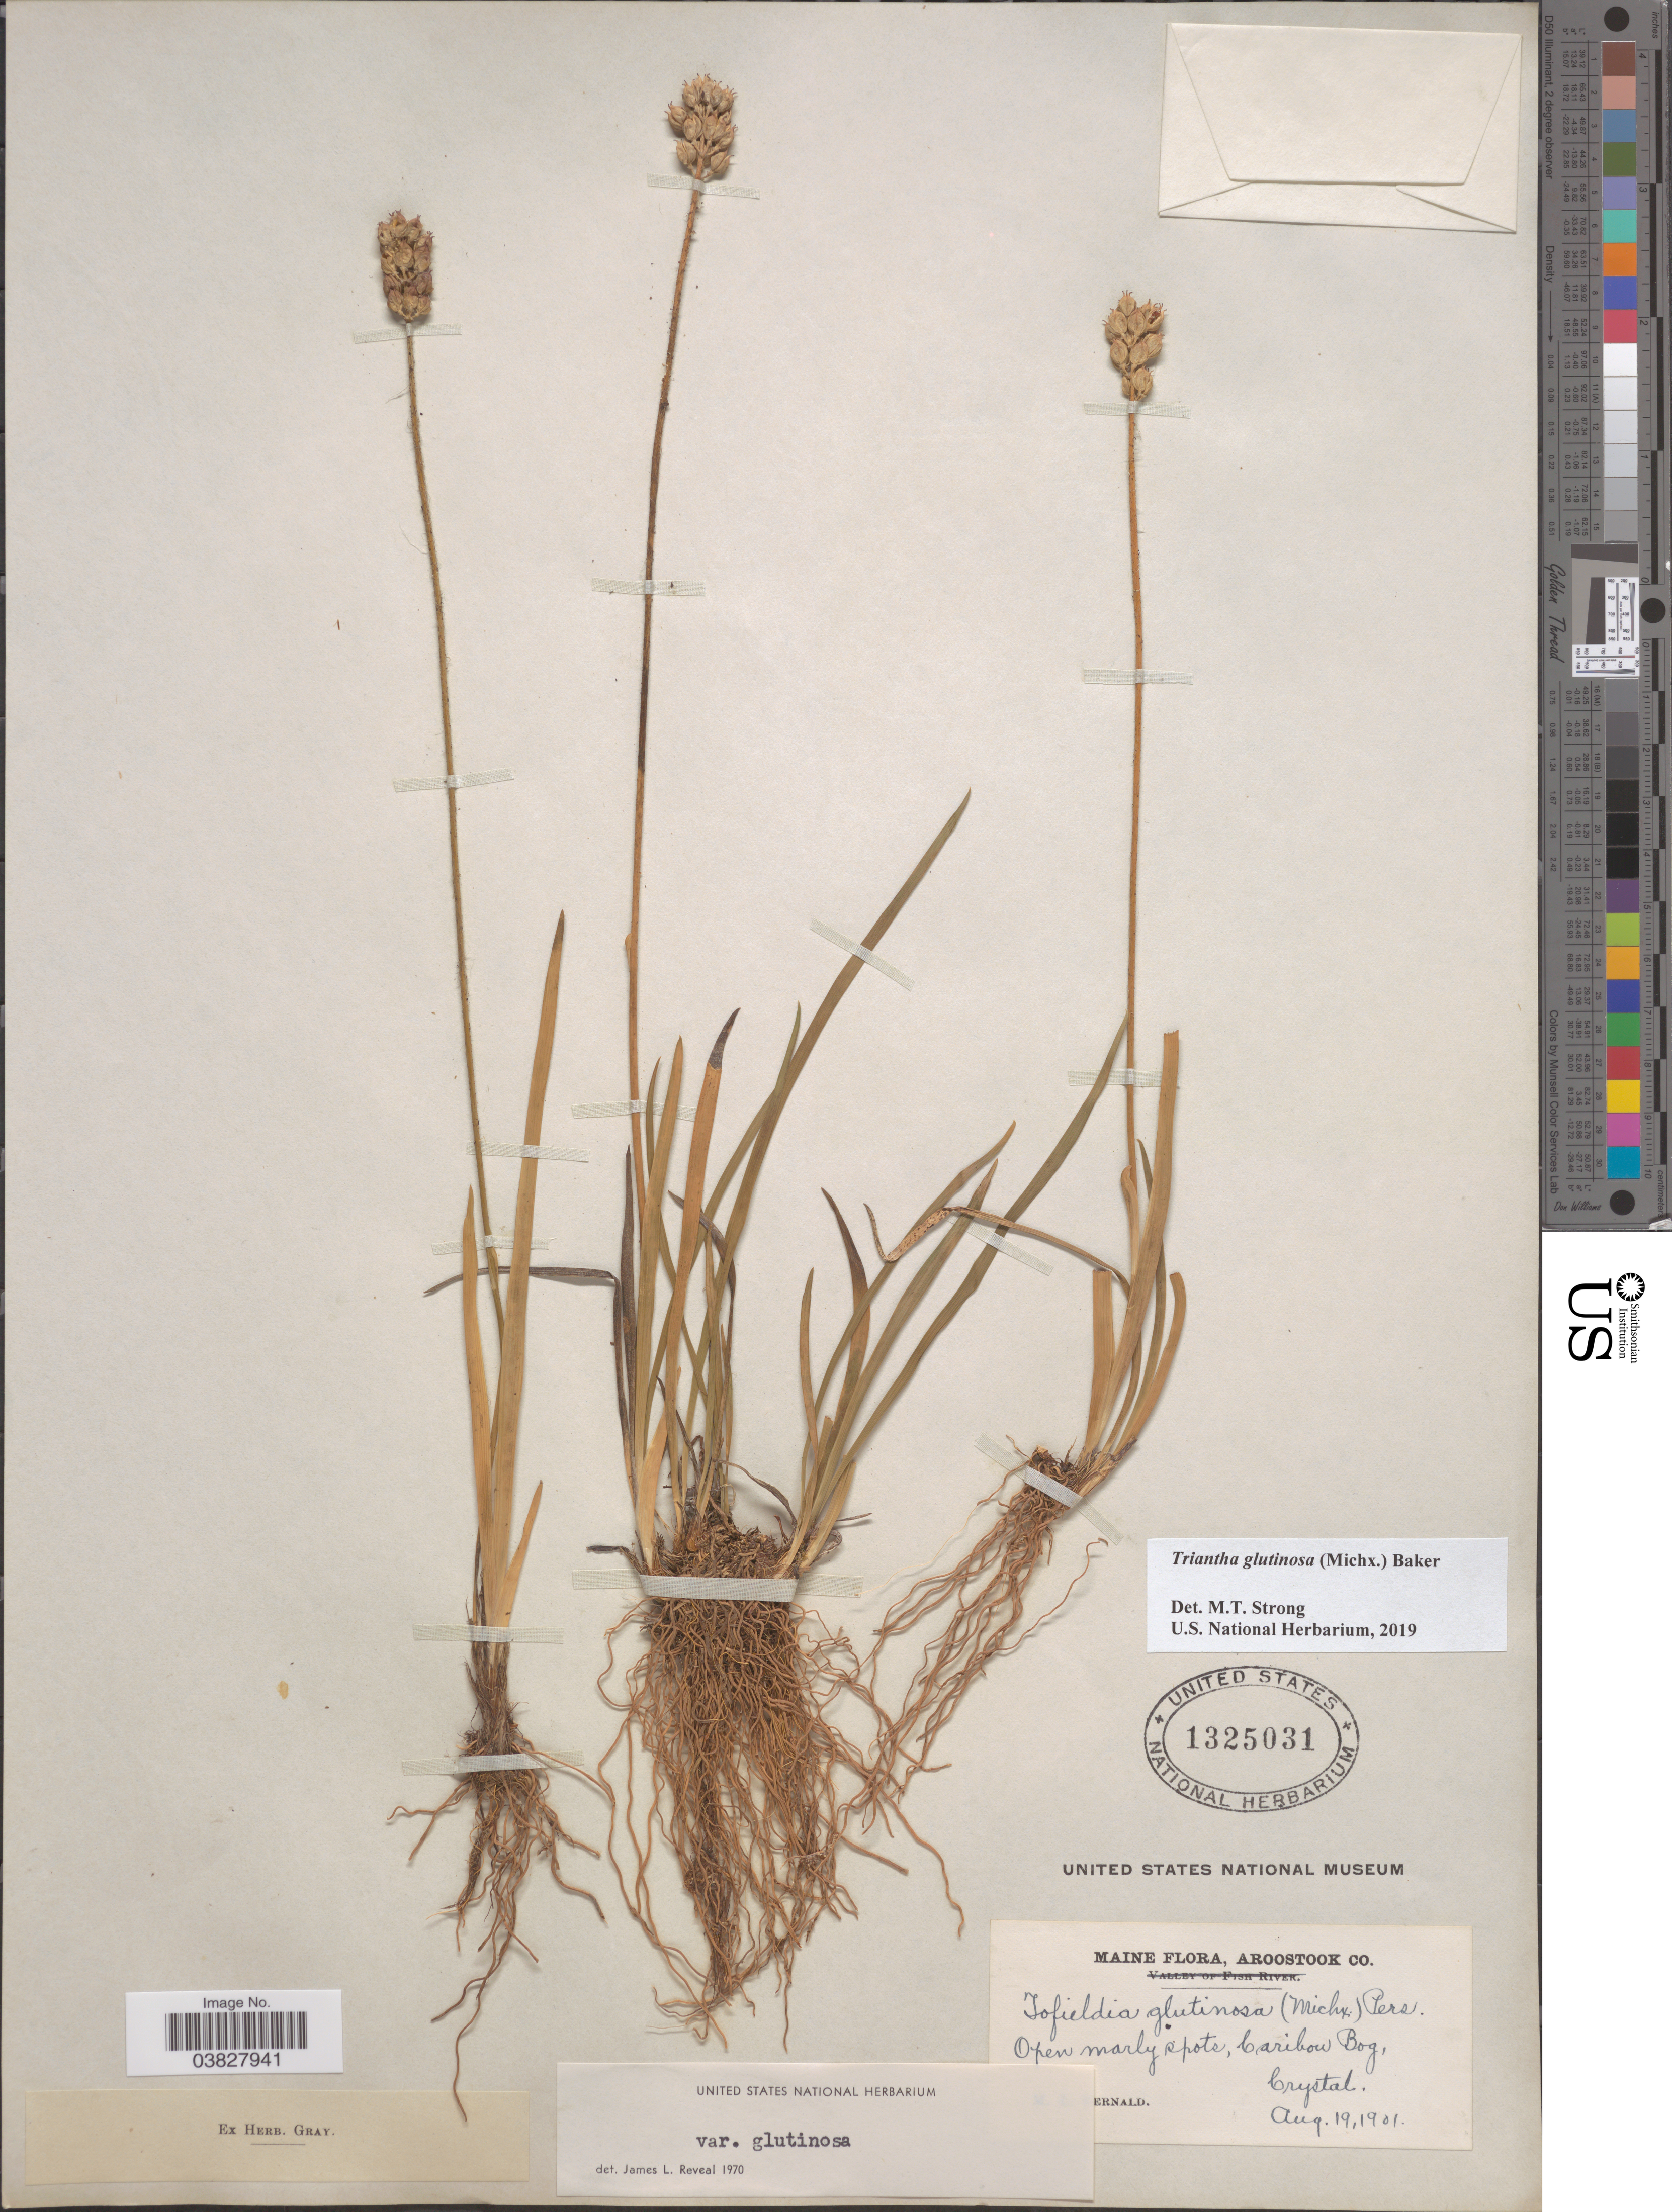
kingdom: Plantae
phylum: Tracheophyta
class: Liliopsida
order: Alismatales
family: Tofieldiaceae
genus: Triantha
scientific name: Triantha glutinosa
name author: (Michx.) Baker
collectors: M. L. Fernald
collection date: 1901-08-19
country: United States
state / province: Maine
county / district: Aroostook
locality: Caribou Bog, Crystal.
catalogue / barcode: US 1325031